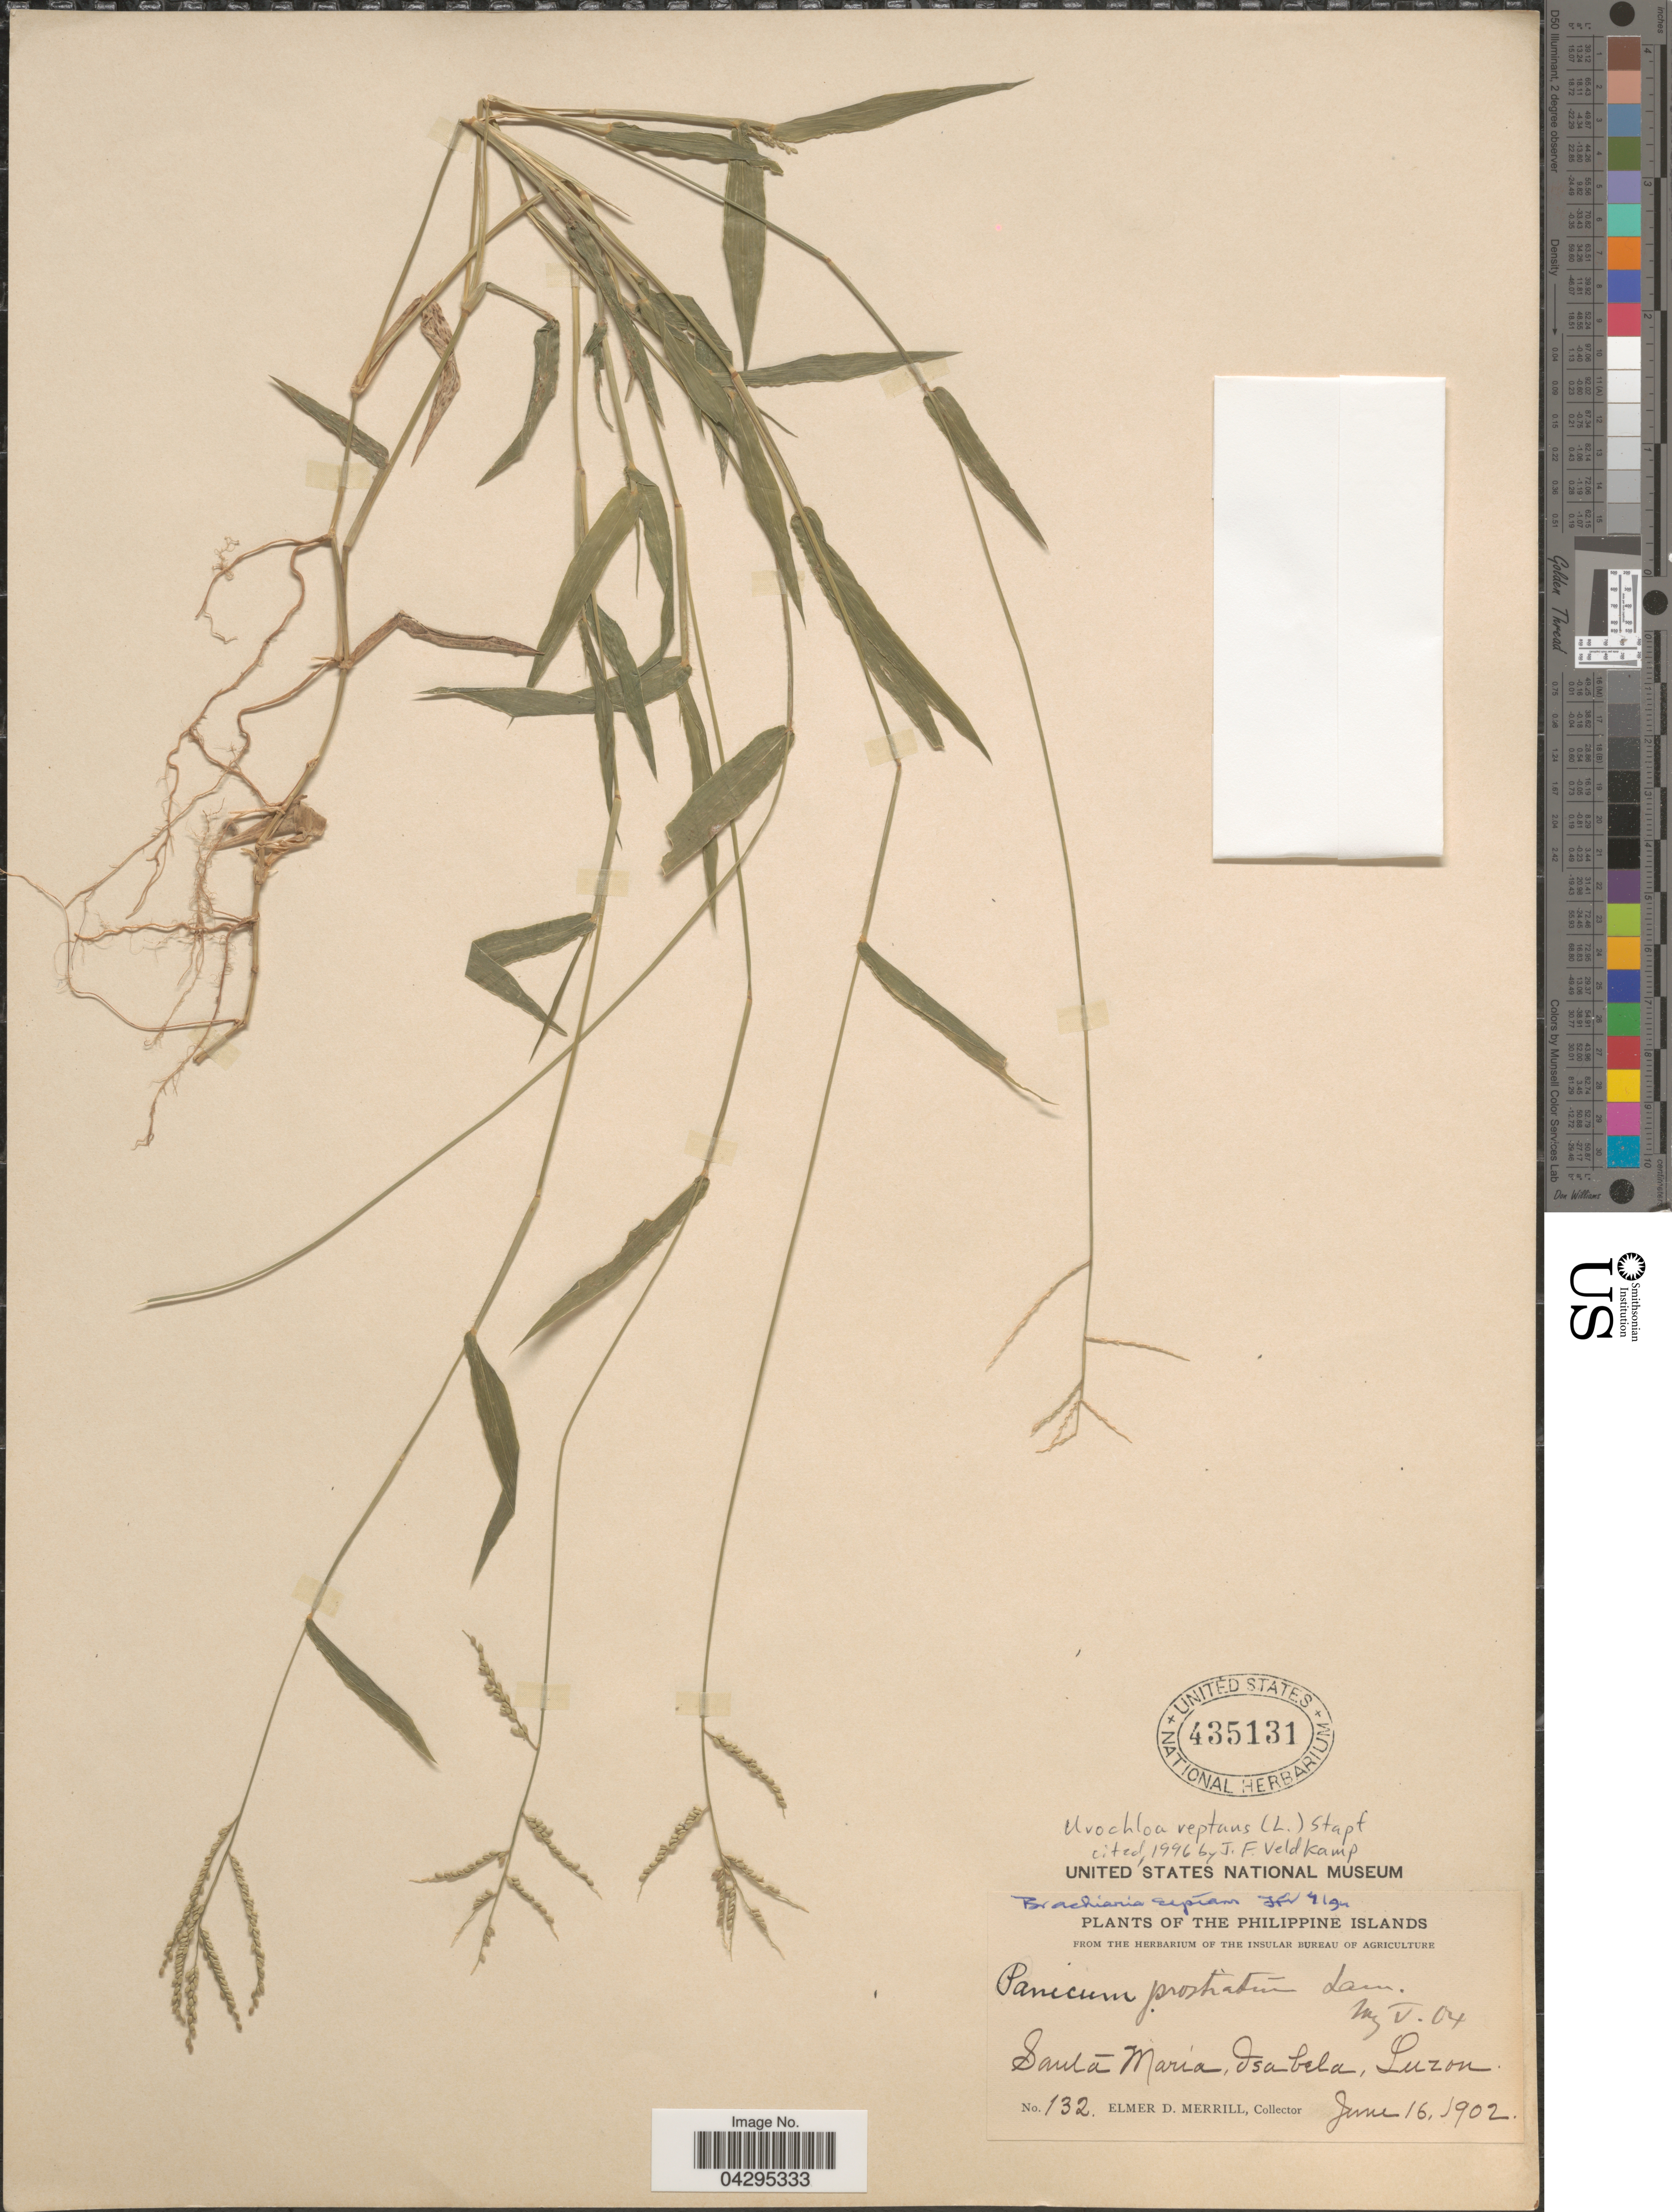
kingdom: Plantae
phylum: Tracheophyta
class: Liliopsida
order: Poales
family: Poaceae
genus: Urochloa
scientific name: Urochloa reptans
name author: (L.) Stapf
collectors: E. D. Merrill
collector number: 132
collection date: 1902-06-16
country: Philippines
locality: Santa Maria, Isabela, Luzon.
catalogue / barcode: US 435131